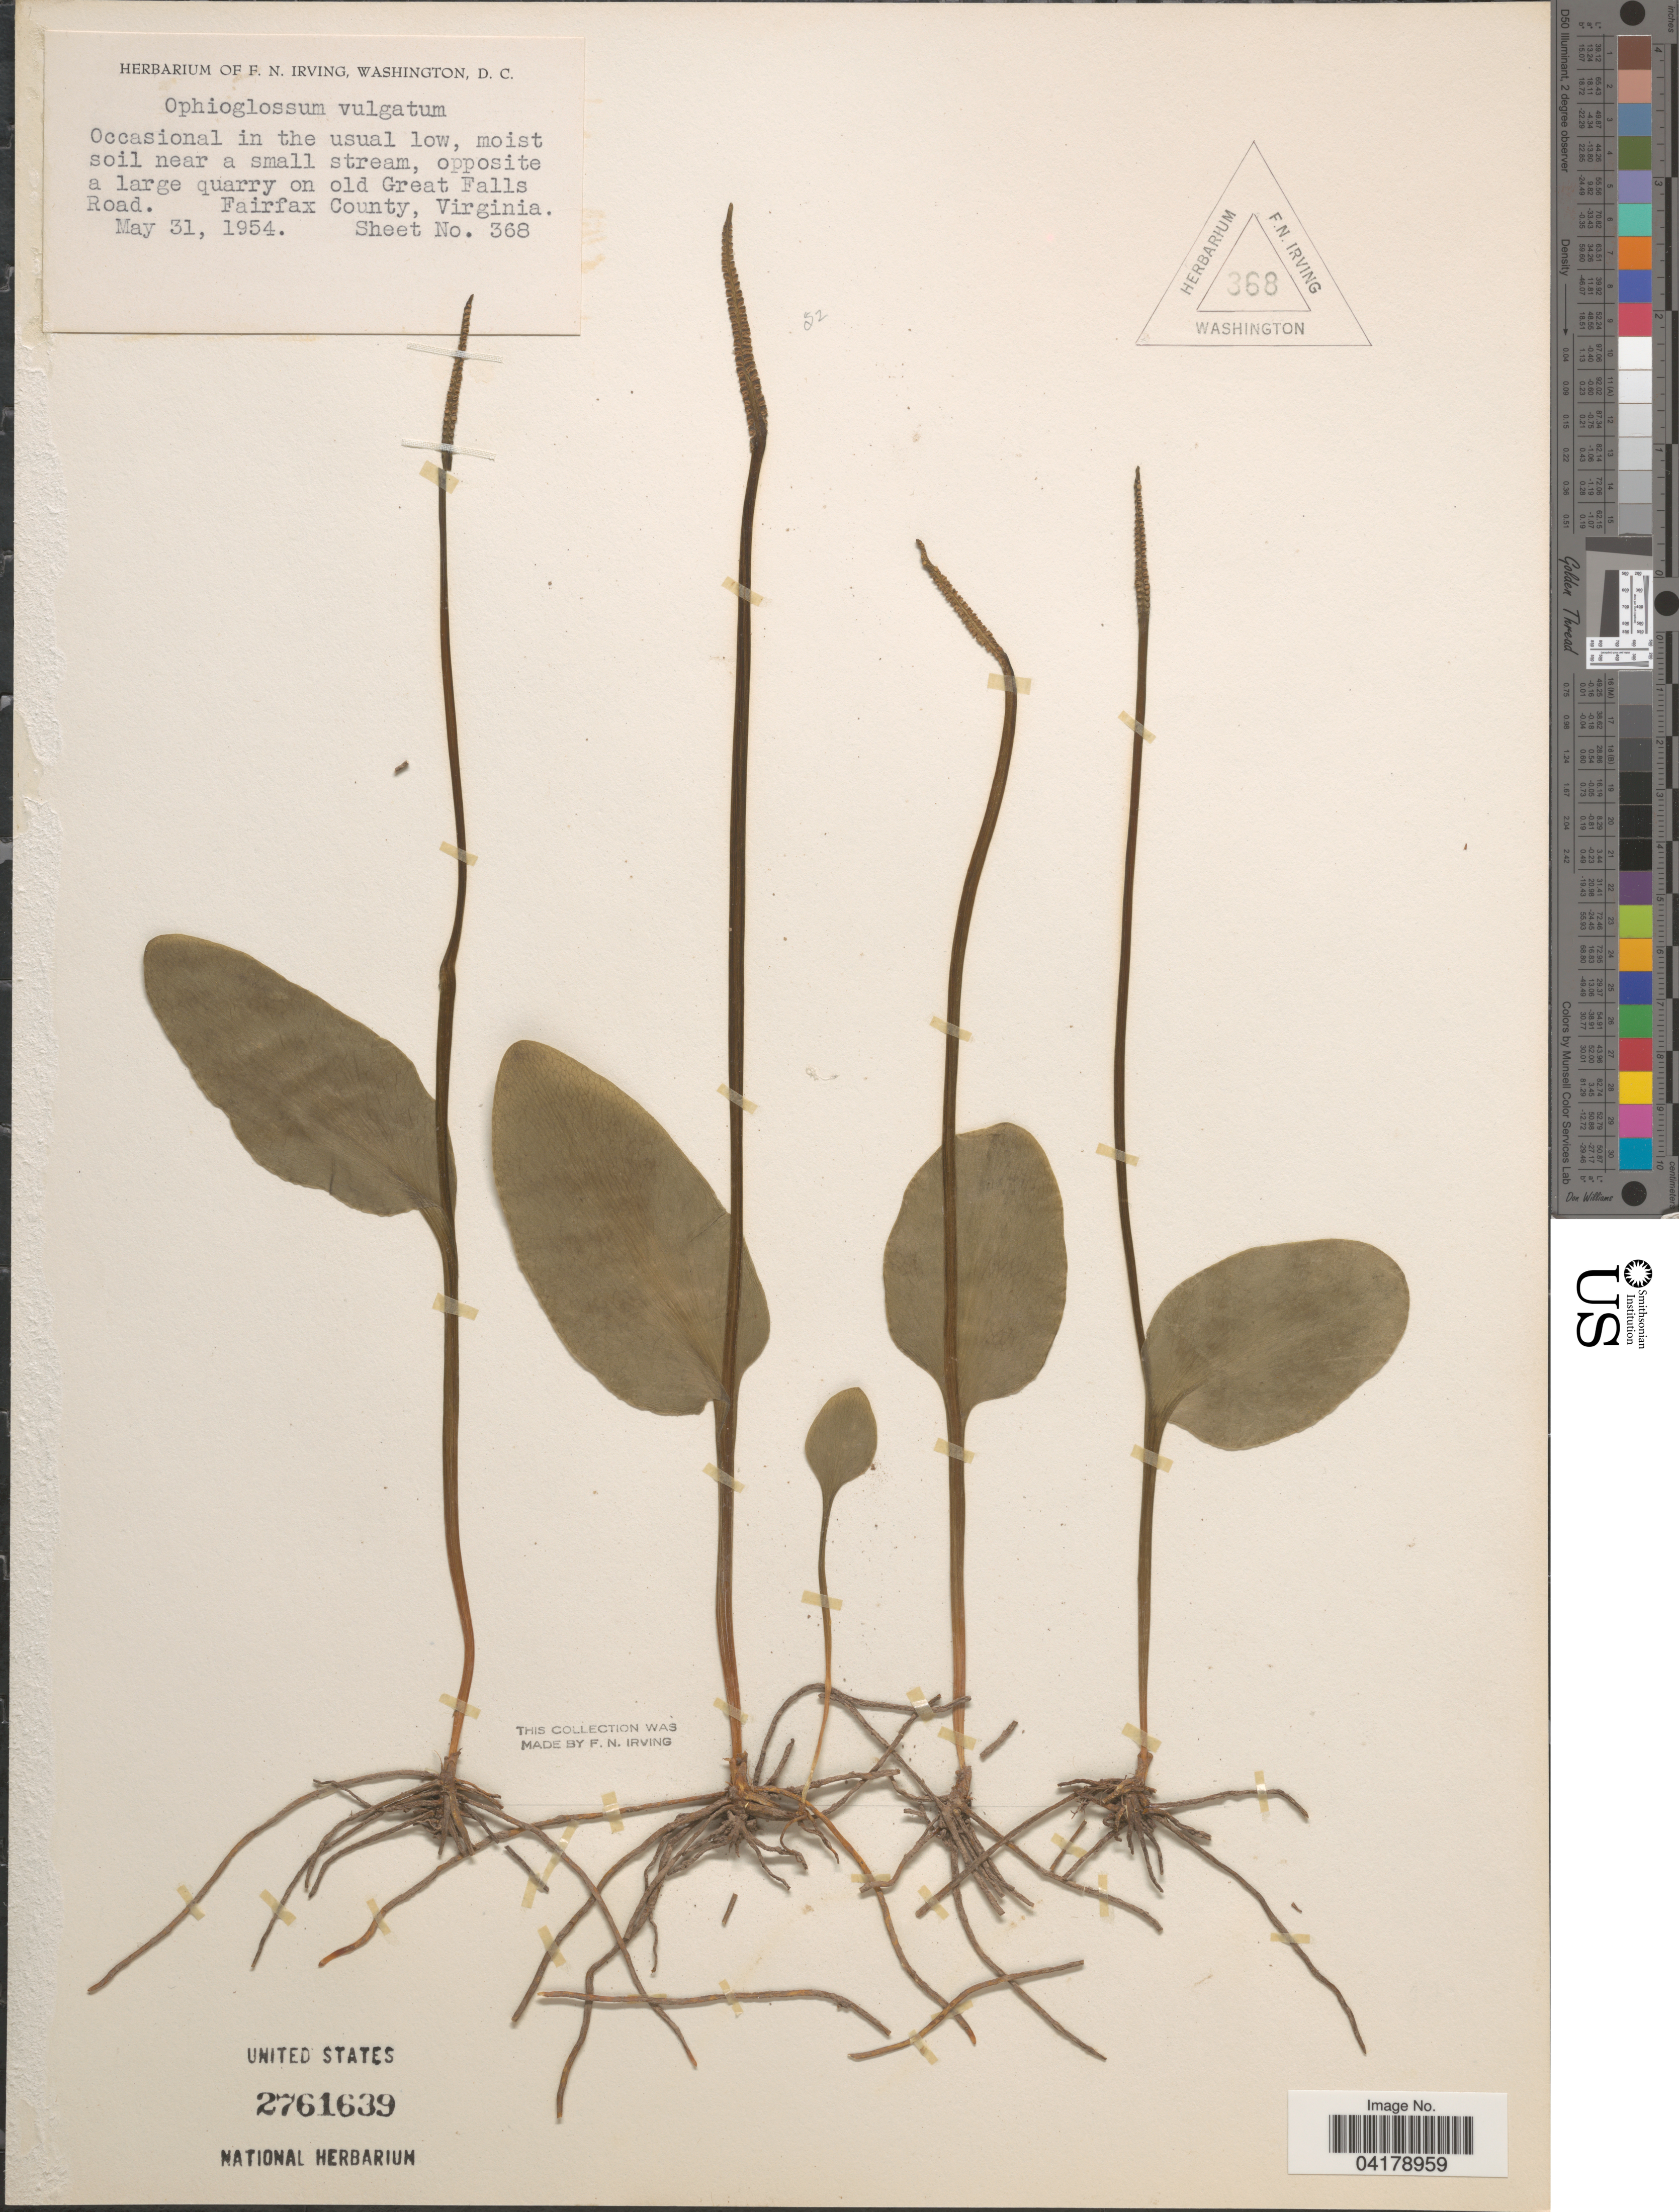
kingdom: Plantae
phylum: Tracheophyta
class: Polypodiopsida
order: Ophioglossales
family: Ophioglossaceae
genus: Ophioglossum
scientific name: Ophioglossum vulgatum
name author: L.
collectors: ex herb. F.N. Irving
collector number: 368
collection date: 1954-05-31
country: United States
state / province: Virginia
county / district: Fairfax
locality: Occasional in the usual low, moist soil near a small stream, opposite a large quarry on old Great Falls Road. Fairfax County.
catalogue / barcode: US 2761639